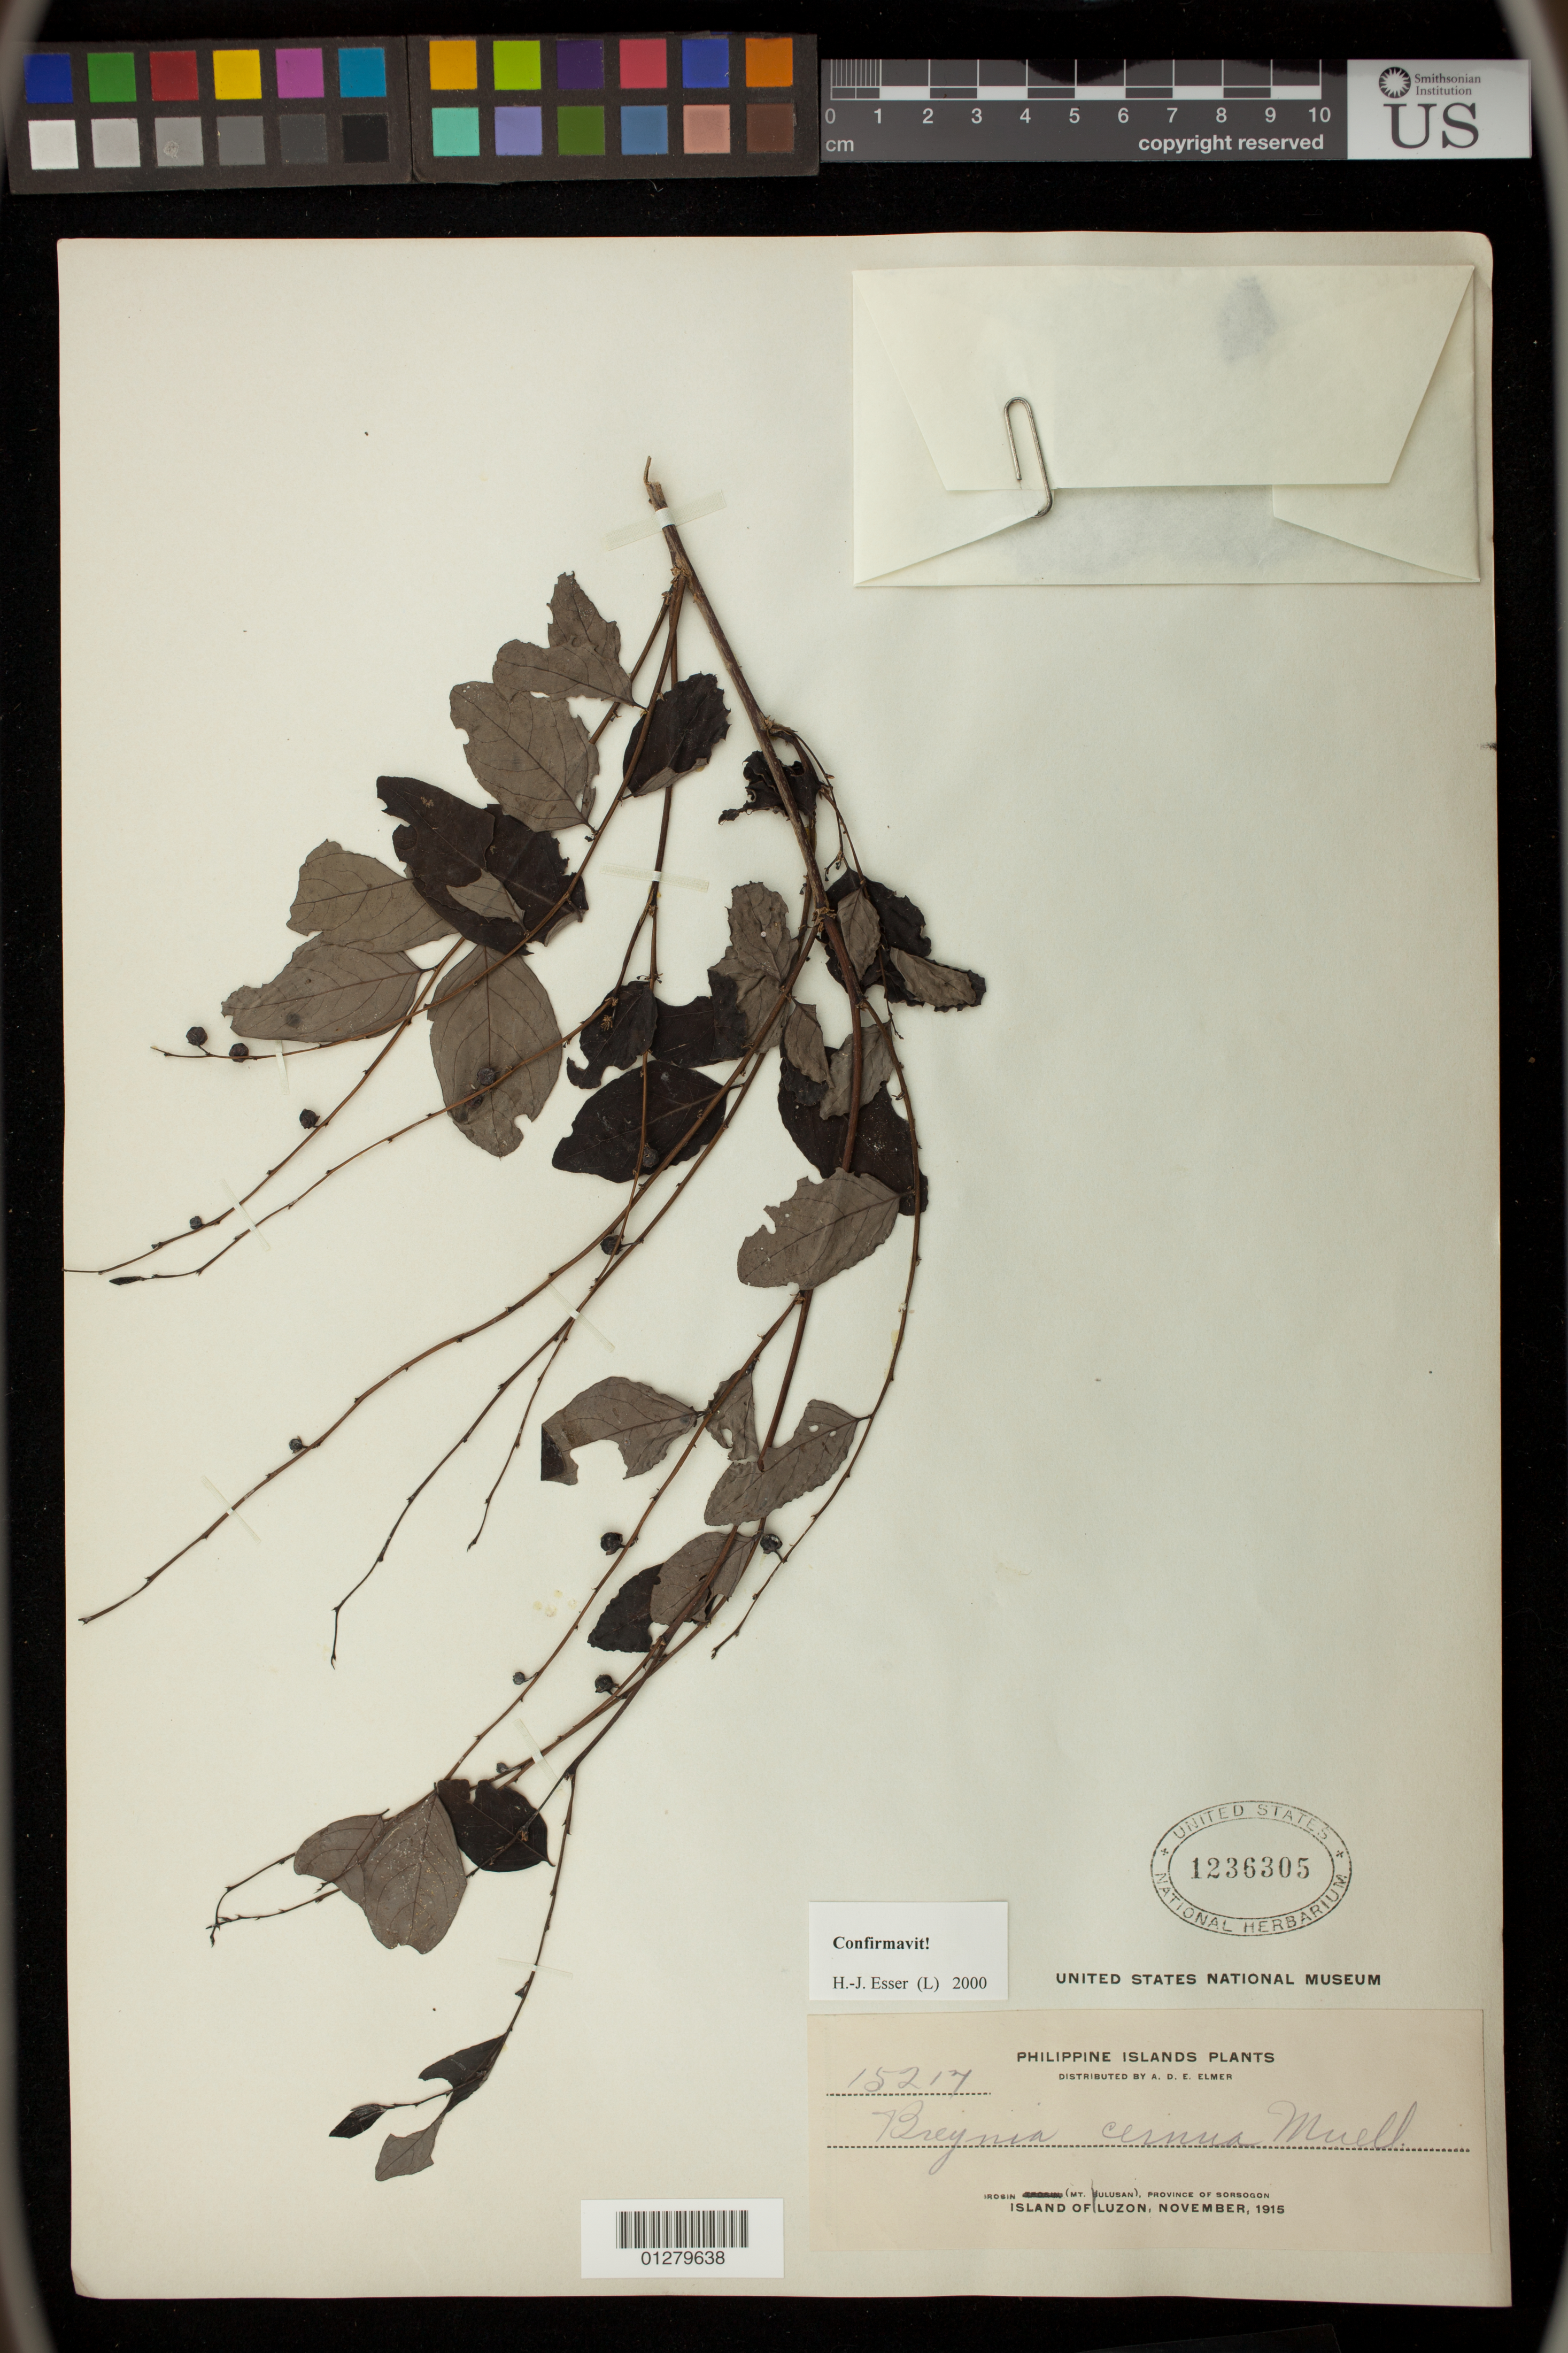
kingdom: Plantae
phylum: Tracheophyta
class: Magnoliopsida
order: Malpighiales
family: Phyllanthaceae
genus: Breynia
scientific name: Breynia cernua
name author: (Poir.) Müll. Arg.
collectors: A. D. E. Elmer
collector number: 15217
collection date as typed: Nov 1915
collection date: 1915-11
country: Philippines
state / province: Bicol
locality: Irosin (Mt. Bulusan), Province of Sorsogon, Island of Luzon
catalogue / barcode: US 1236305